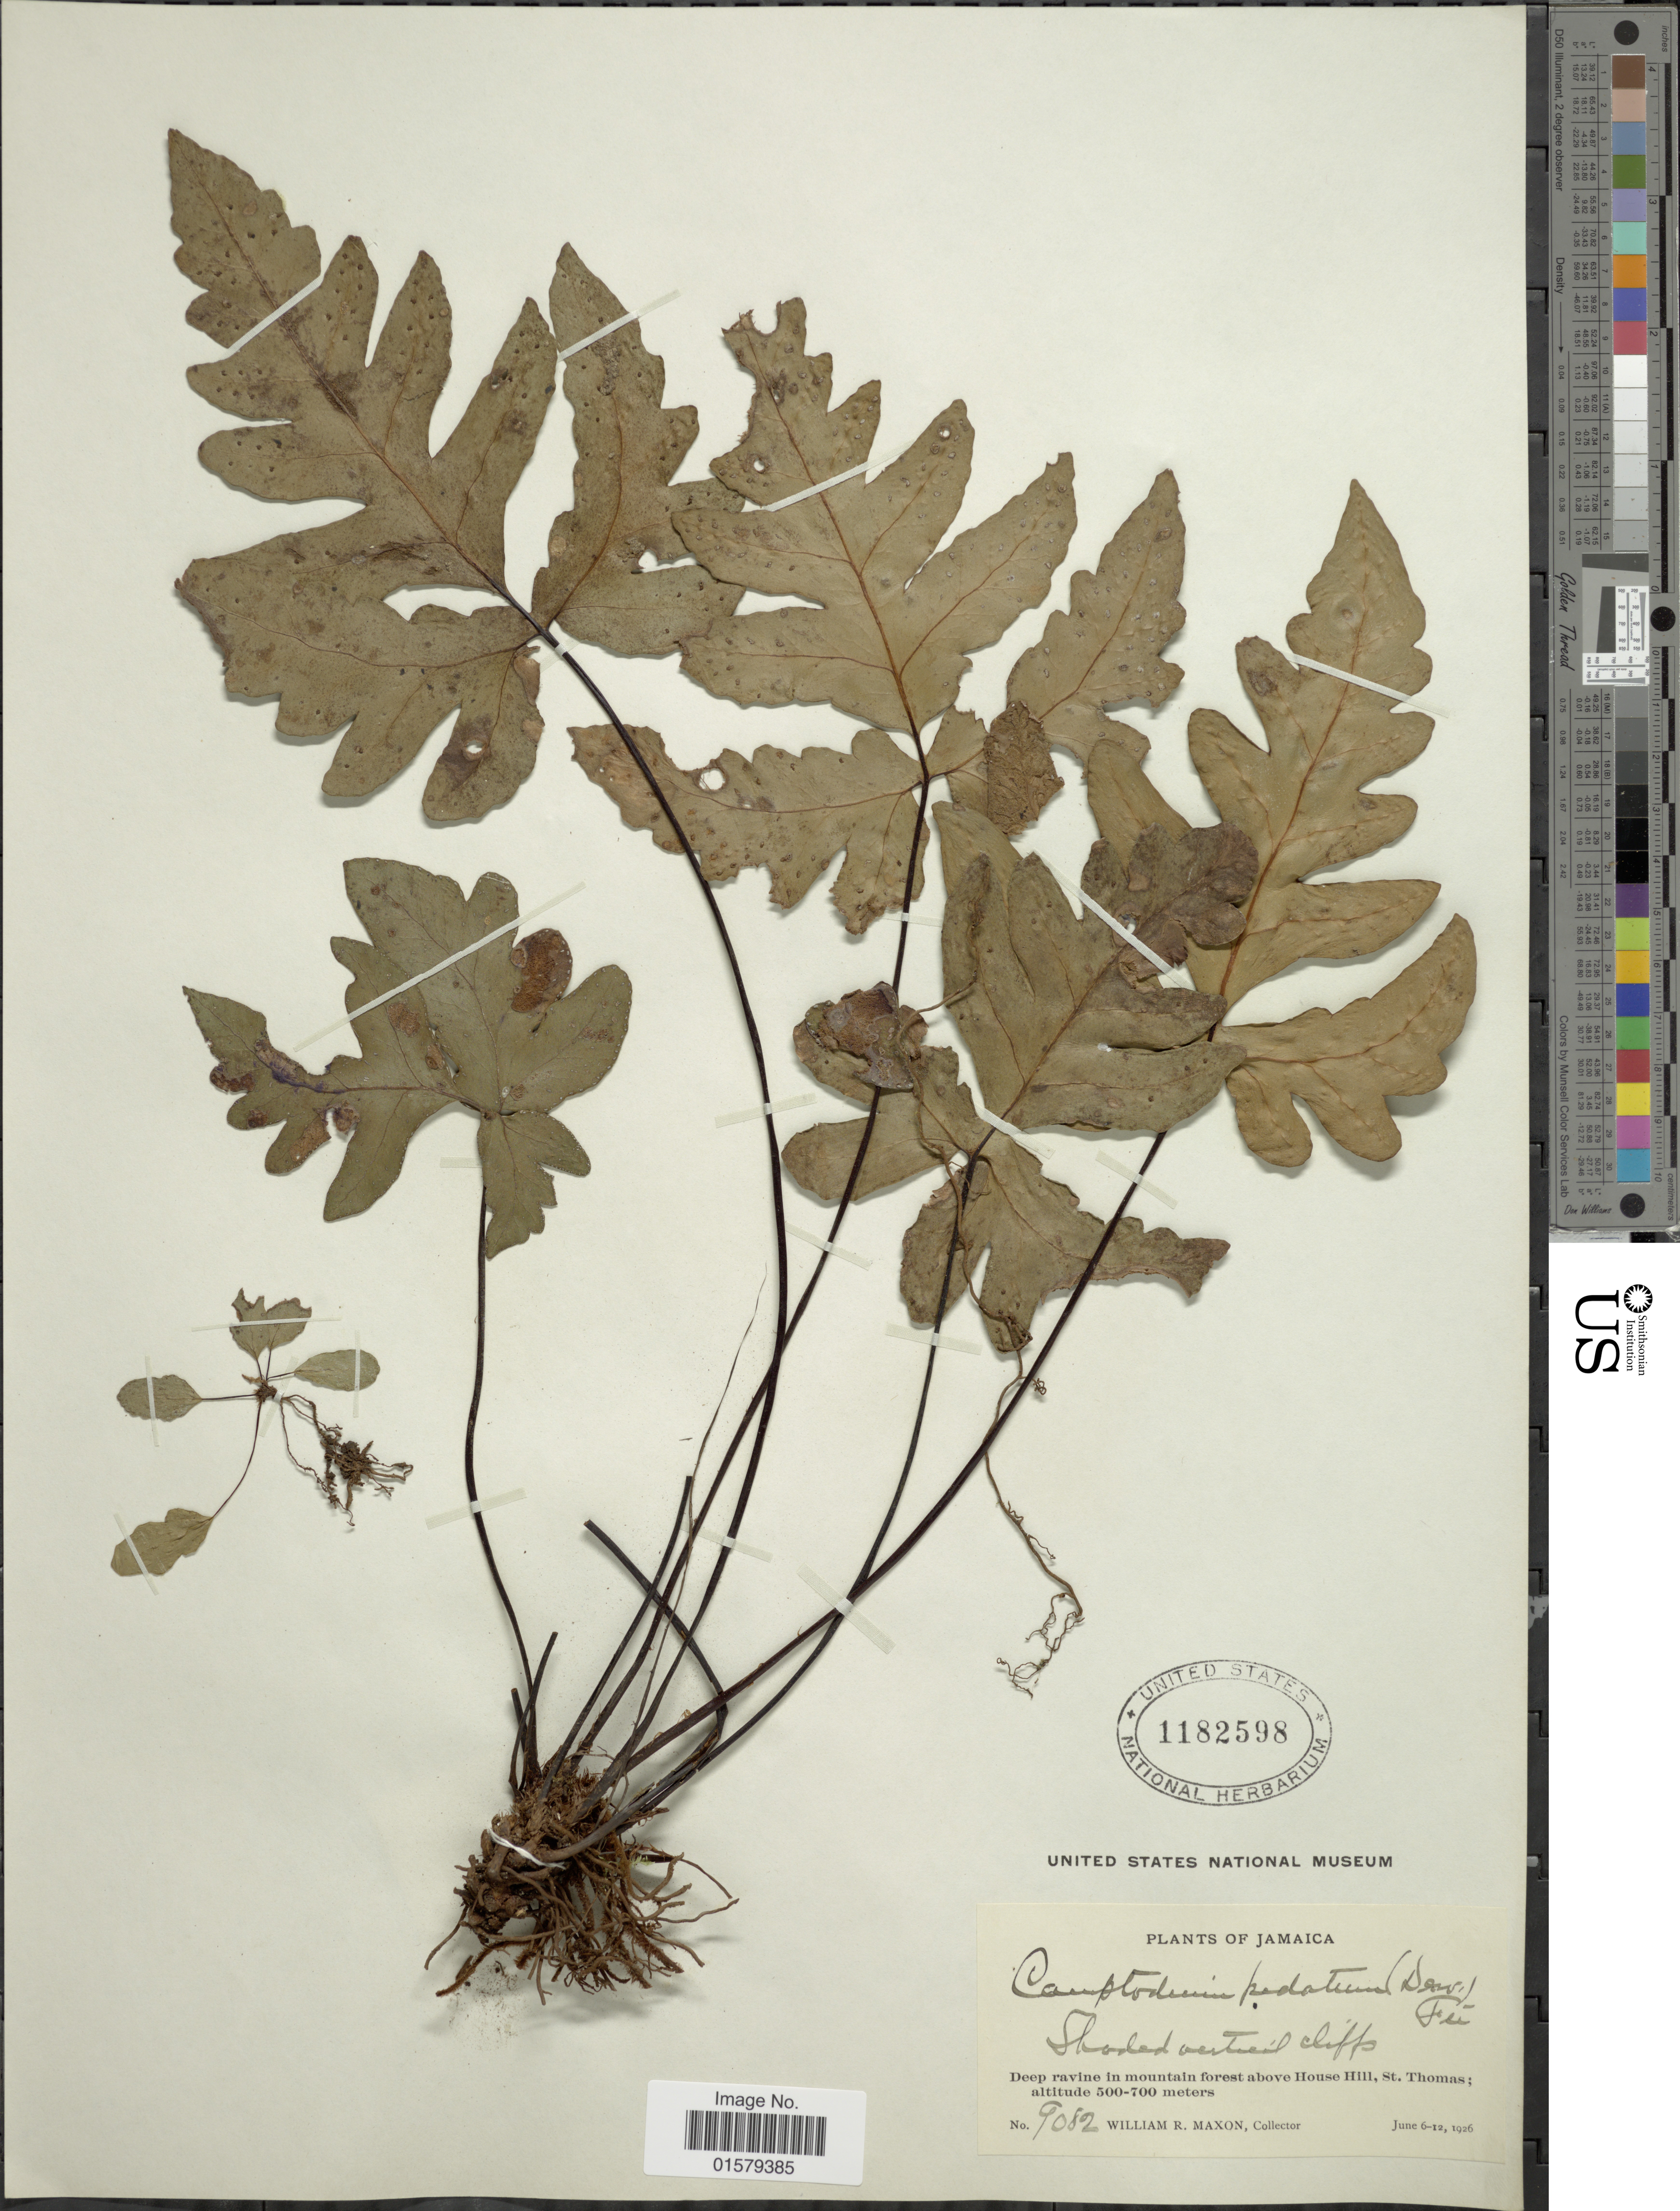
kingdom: Plantae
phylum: Tracheophyta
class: Polypodiopsida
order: Polypodiales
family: Tectariaceae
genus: Tectaria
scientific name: Tectaria pedata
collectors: W. R. Maxon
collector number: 9082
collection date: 1926-06-06/1926-06-12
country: Jamaica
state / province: Saint Thomas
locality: Deep ravine in mountain forest above House Hill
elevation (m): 500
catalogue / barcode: US 1182598